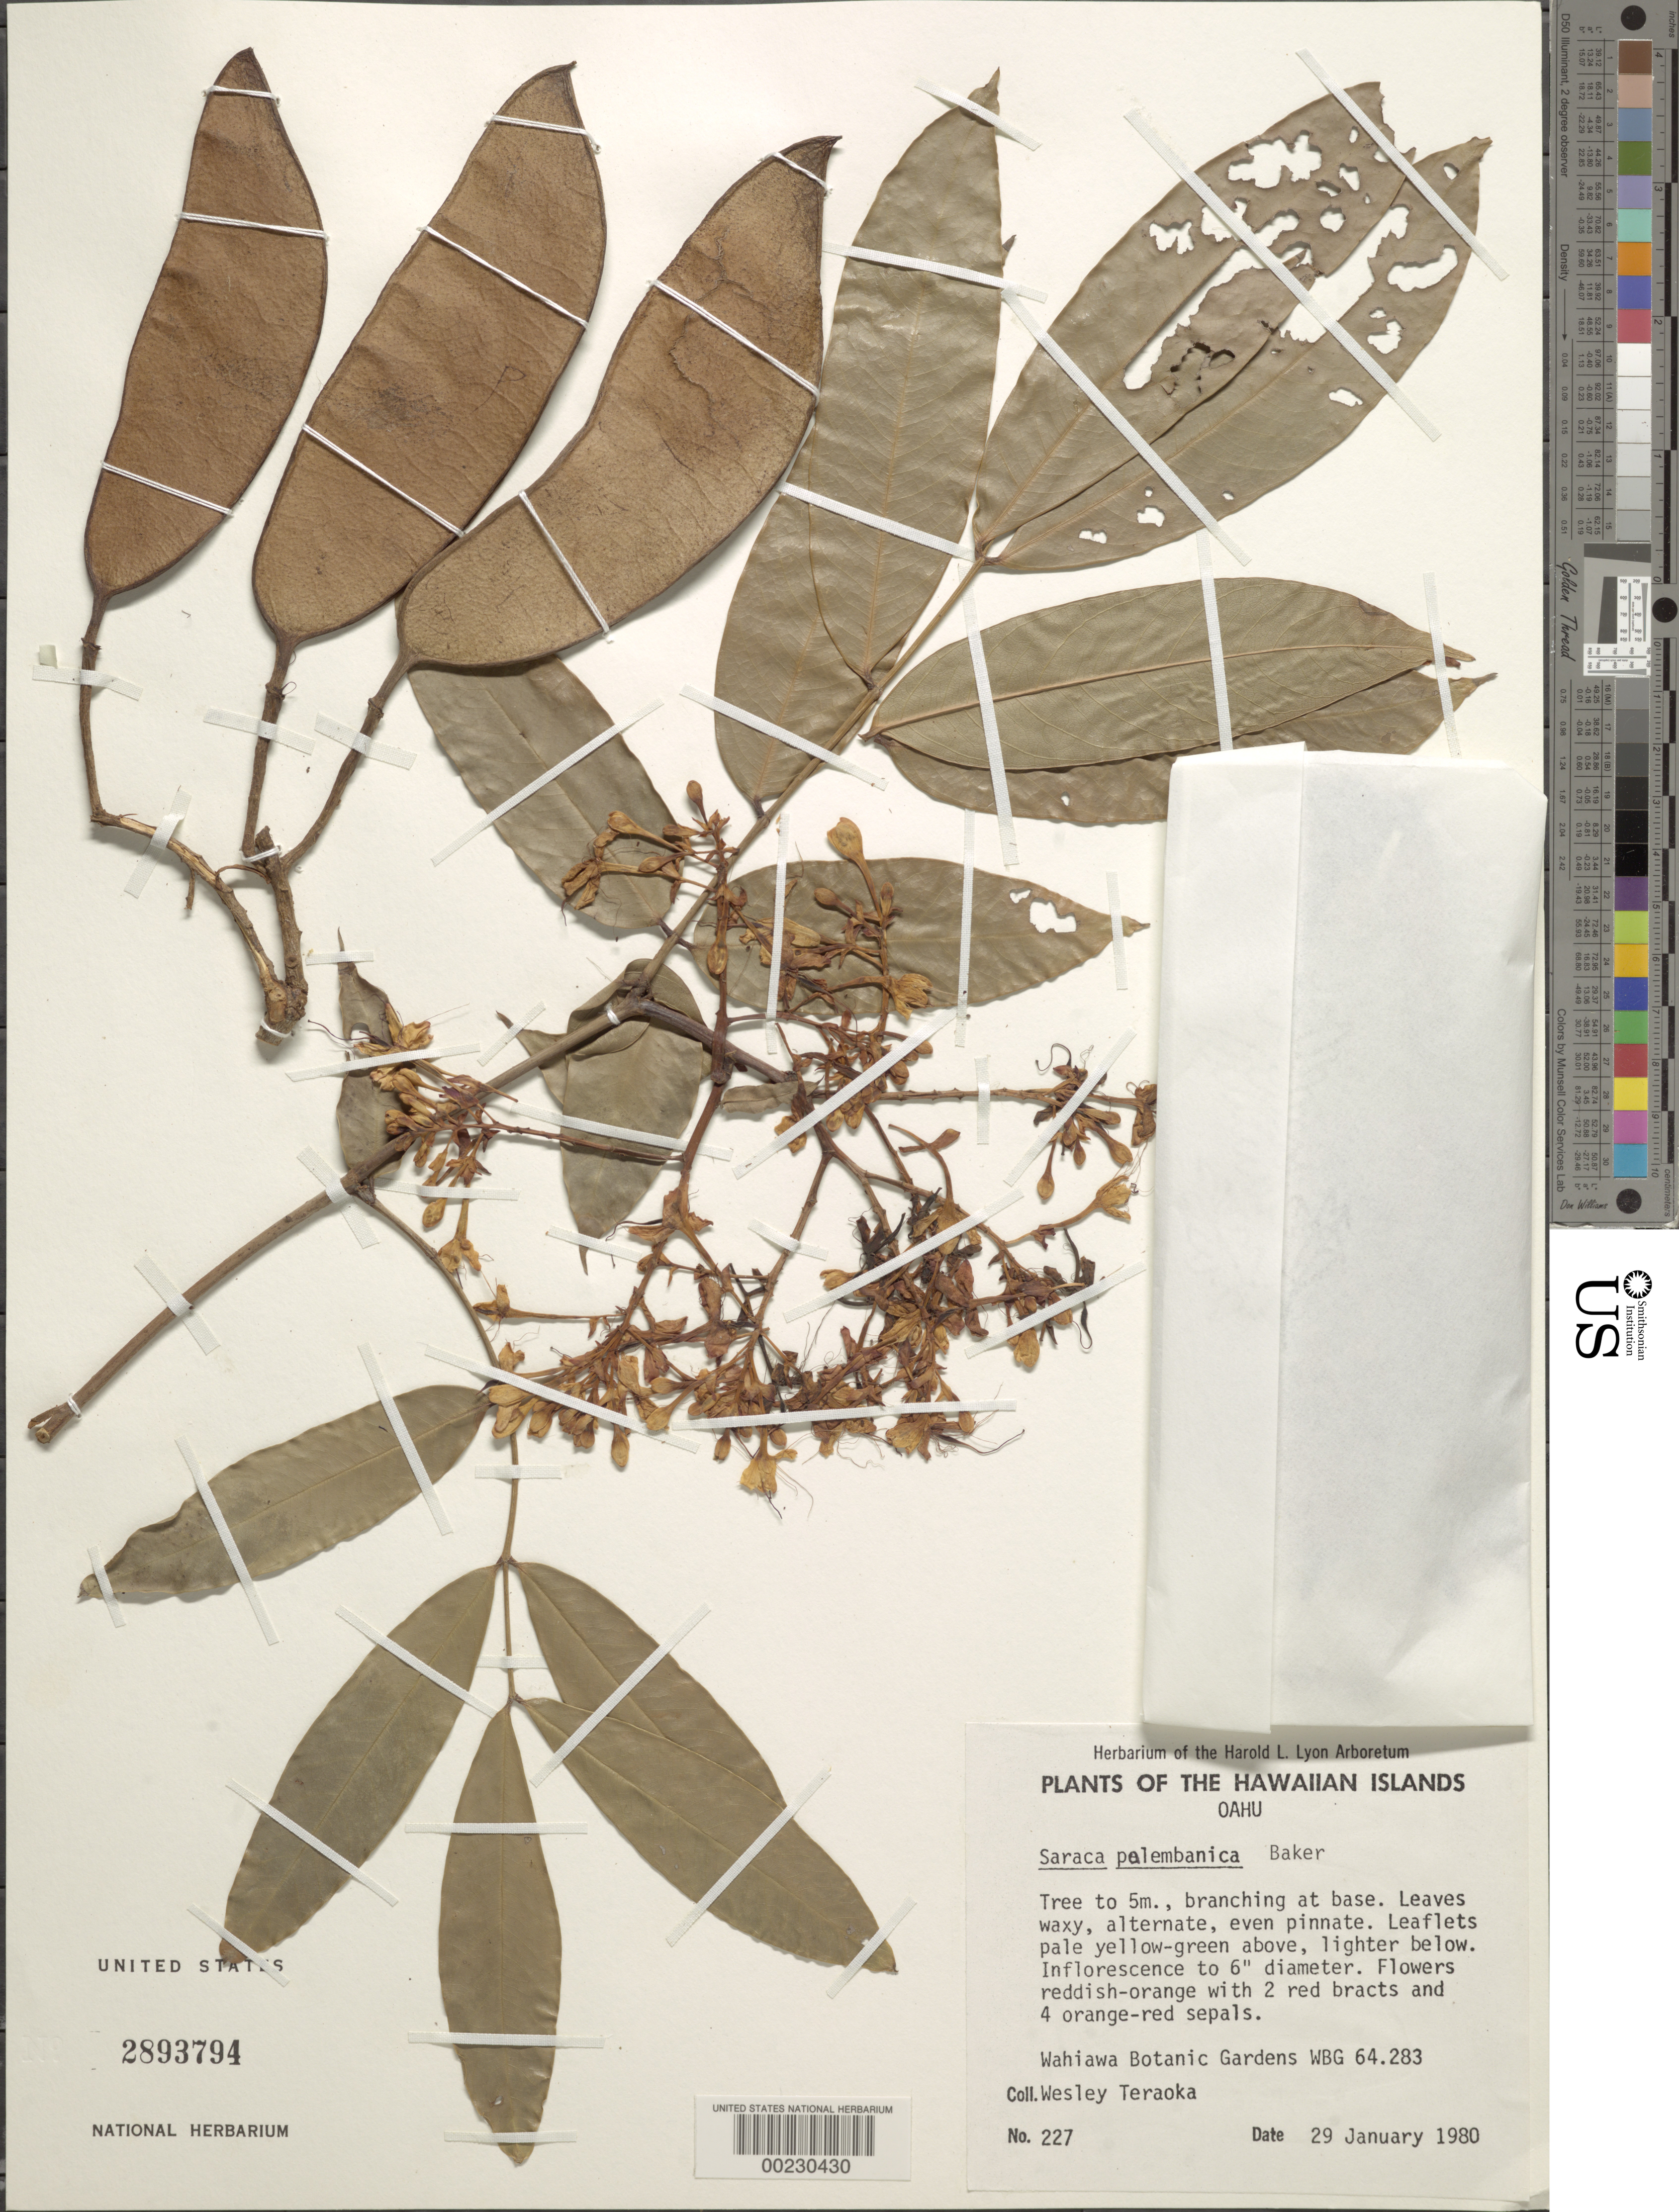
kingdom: Plantae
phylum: Tracheophyta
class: Magnoliopsida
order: Fabales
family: Fabaceae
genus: Saraca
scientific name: Saraca declinata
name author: (J.G. Jack) Miq.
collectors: W. Teraoka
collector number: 227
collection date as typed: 29 Jan 1980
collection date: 1980-01-29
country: United States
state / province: Hawaii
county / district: Honolulu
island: Oahu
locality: Wahiawa botanic gardens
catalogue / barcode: US 2893794